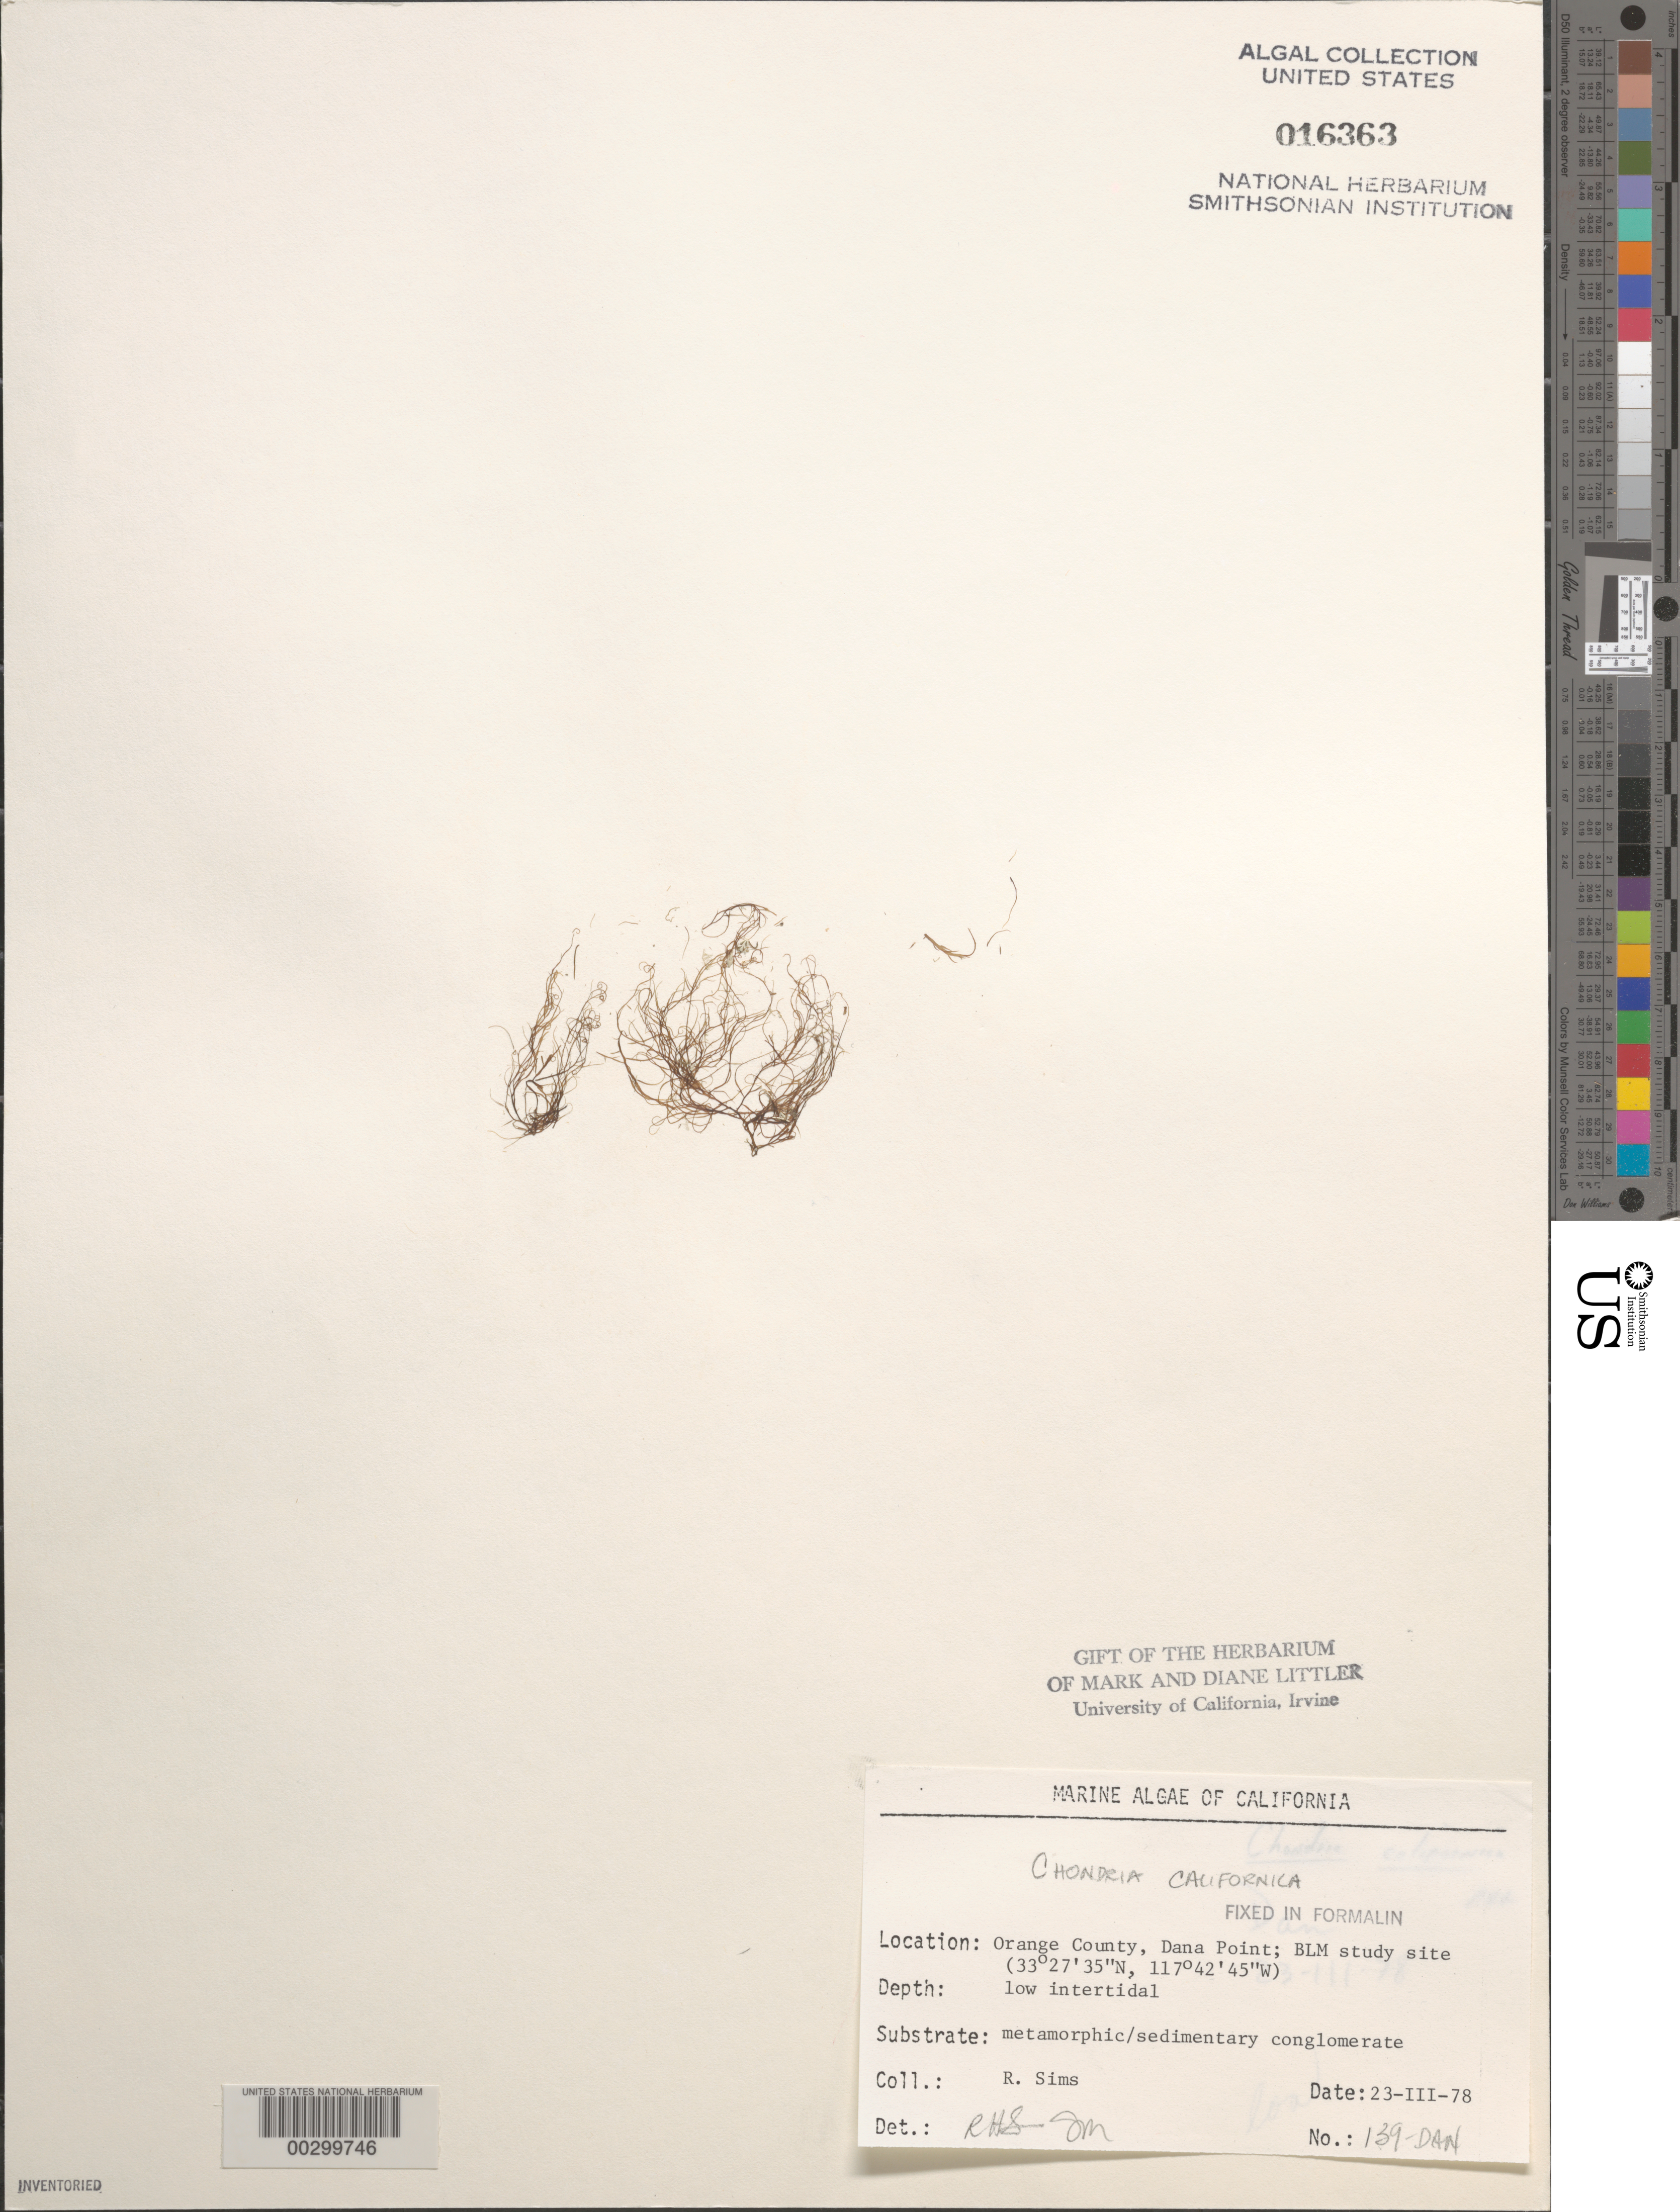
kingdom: Plantae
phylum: Rhodophyta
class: Florideophyceae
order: Ceramiales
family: Rhodomelaceae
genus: Chondria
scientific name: Chondria acrorhizophora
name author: Setch. & N.L. Gardner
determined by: Algae name updating Project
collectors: R. H. Sims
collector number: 139-dan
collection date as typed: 23 Mar 1978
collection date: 1978-03-23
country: United States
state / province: California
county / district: Orange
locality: Dana Point, 1 km north of marina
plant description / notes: BLM-SOCALBIGHT Rocky Intertidal Survey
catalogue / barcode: US 16363